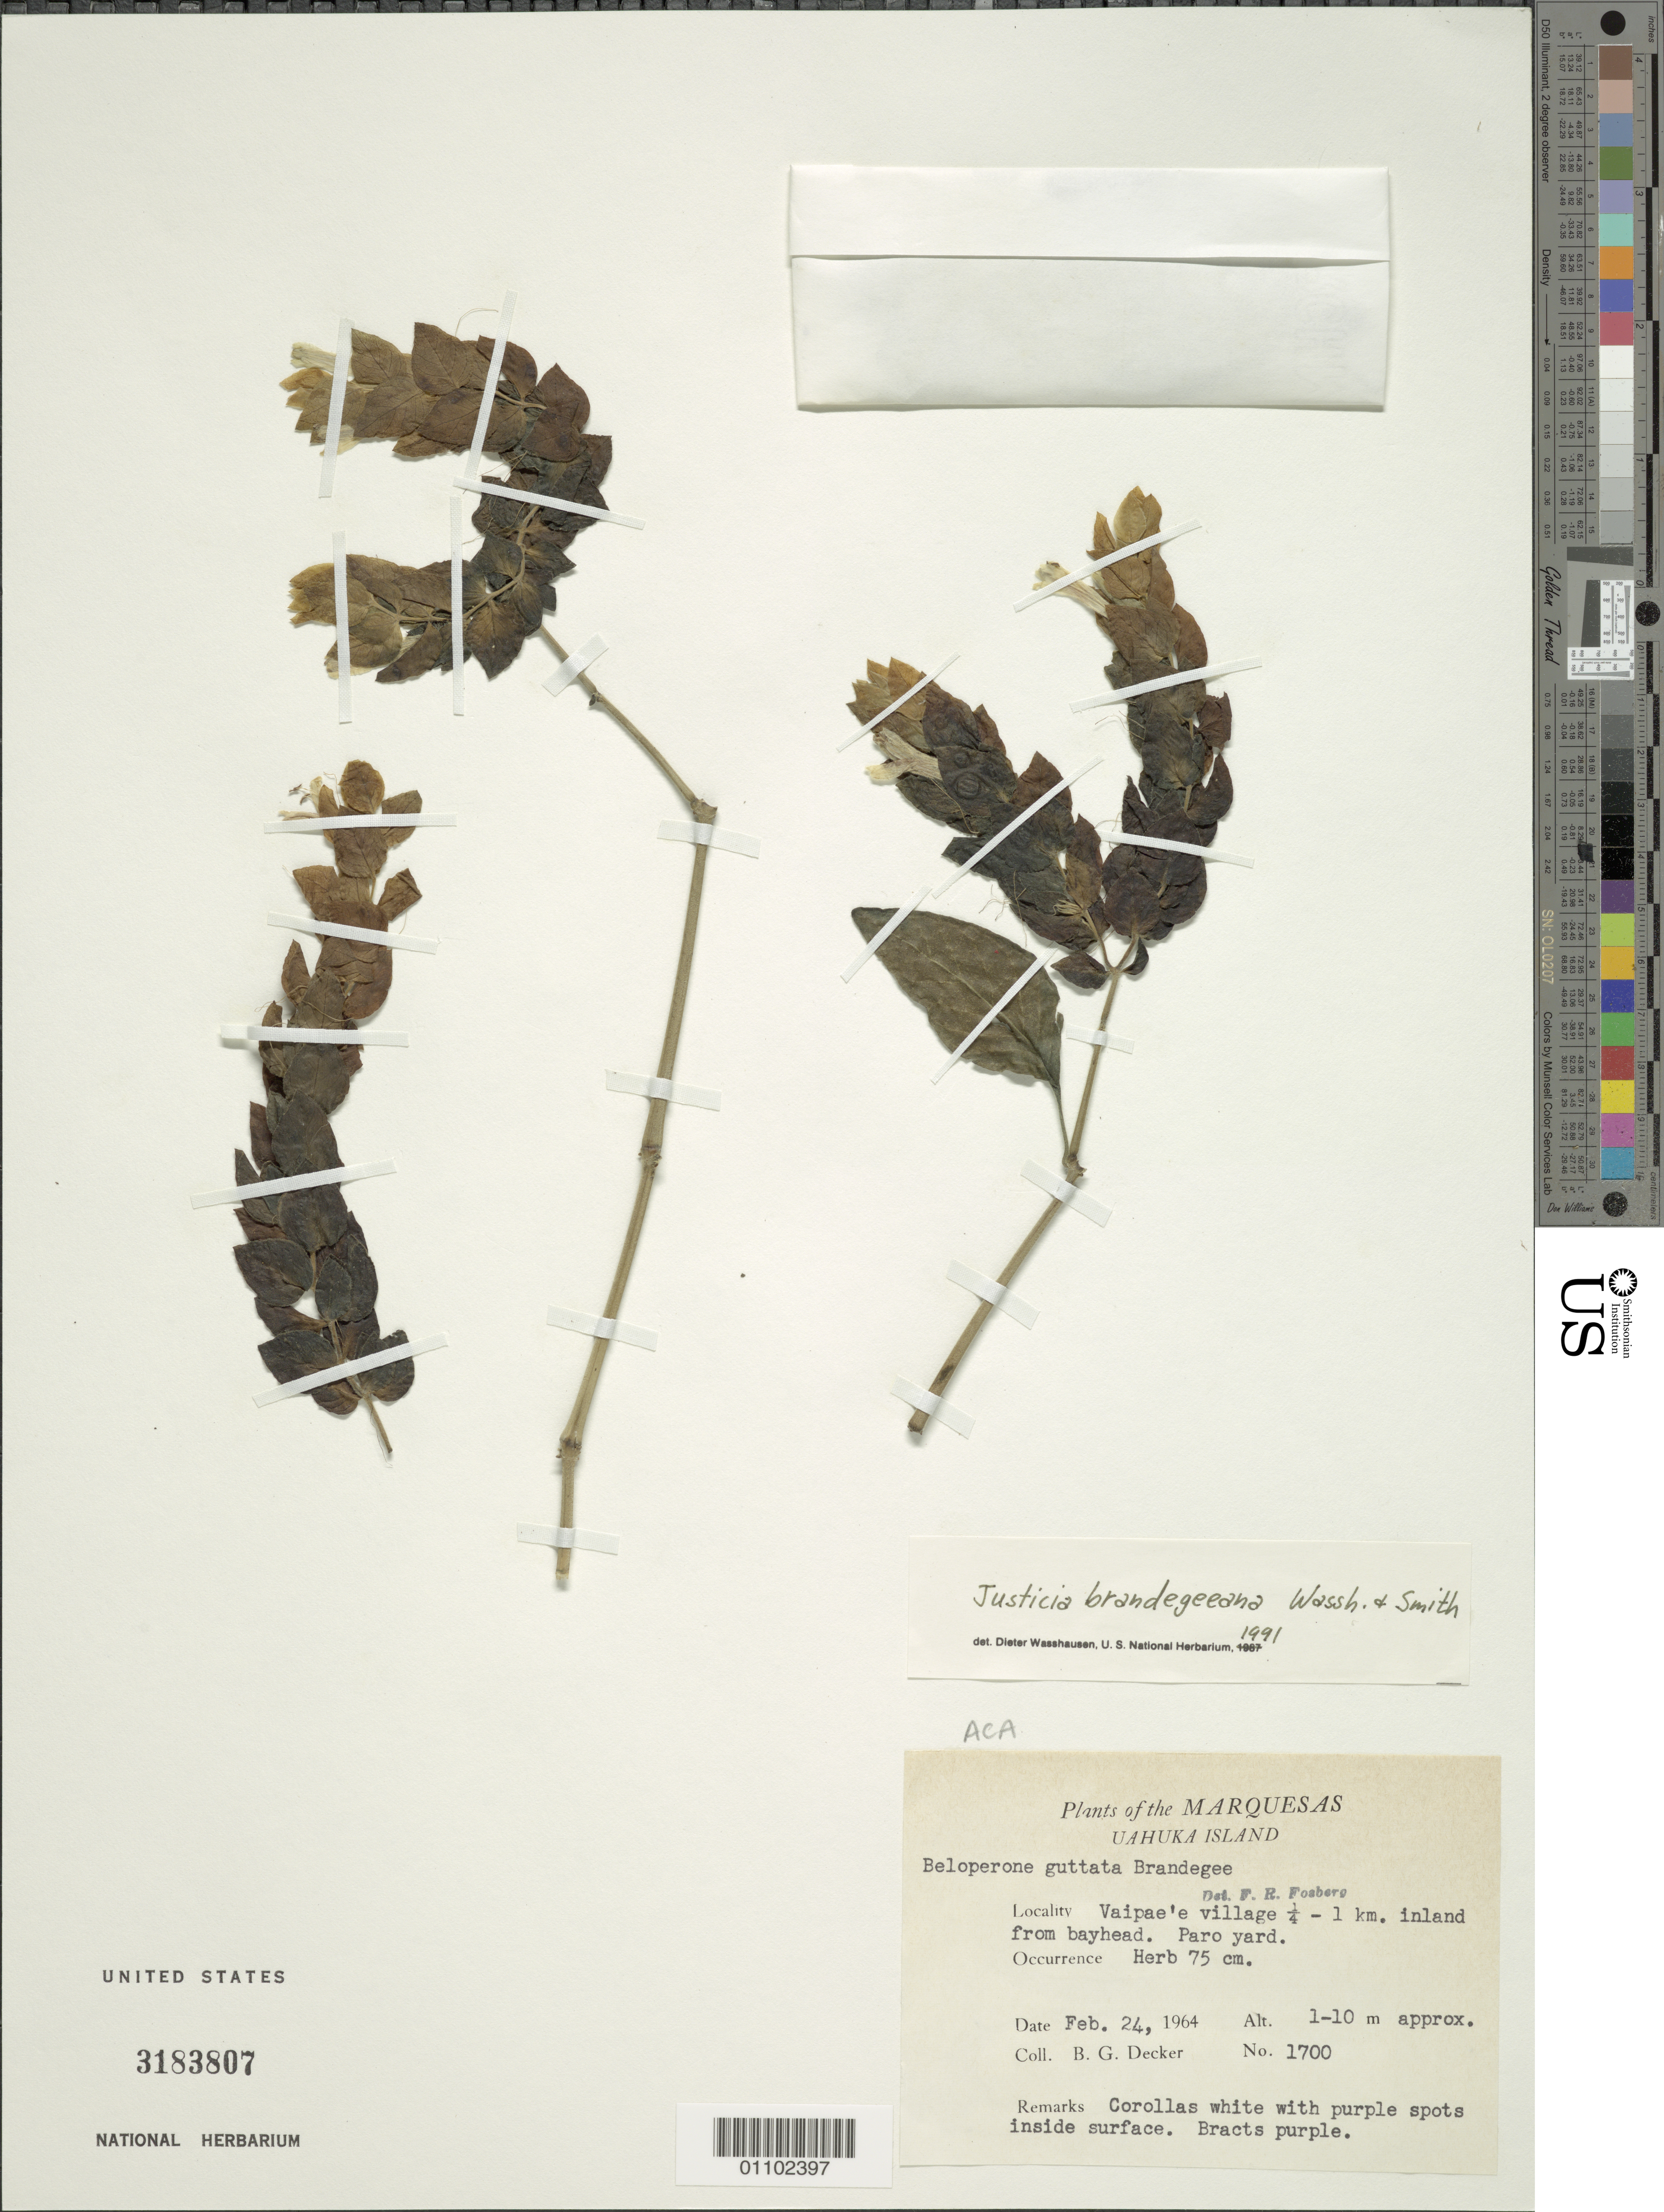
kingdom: Plantae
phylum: Tracheophyta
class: Magnoliopsida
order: Lamiales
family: Acanthaceae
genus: Justicia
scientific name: Justicia brandegeeana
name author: Wassh. & L.B. Sm.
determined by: Wasshausen, Dieter C., (BOT), Smithsonian Institution - National Museum of Natural History (UNITED STATES)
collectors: B. G. Decker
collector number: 1700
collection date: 1964-02-24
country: French Polynesia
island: Ua Huka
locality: Vaipae'e village, 0.25-1 km inland from bayhead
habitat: Paro yard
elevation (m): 1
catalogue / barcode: US 3183807